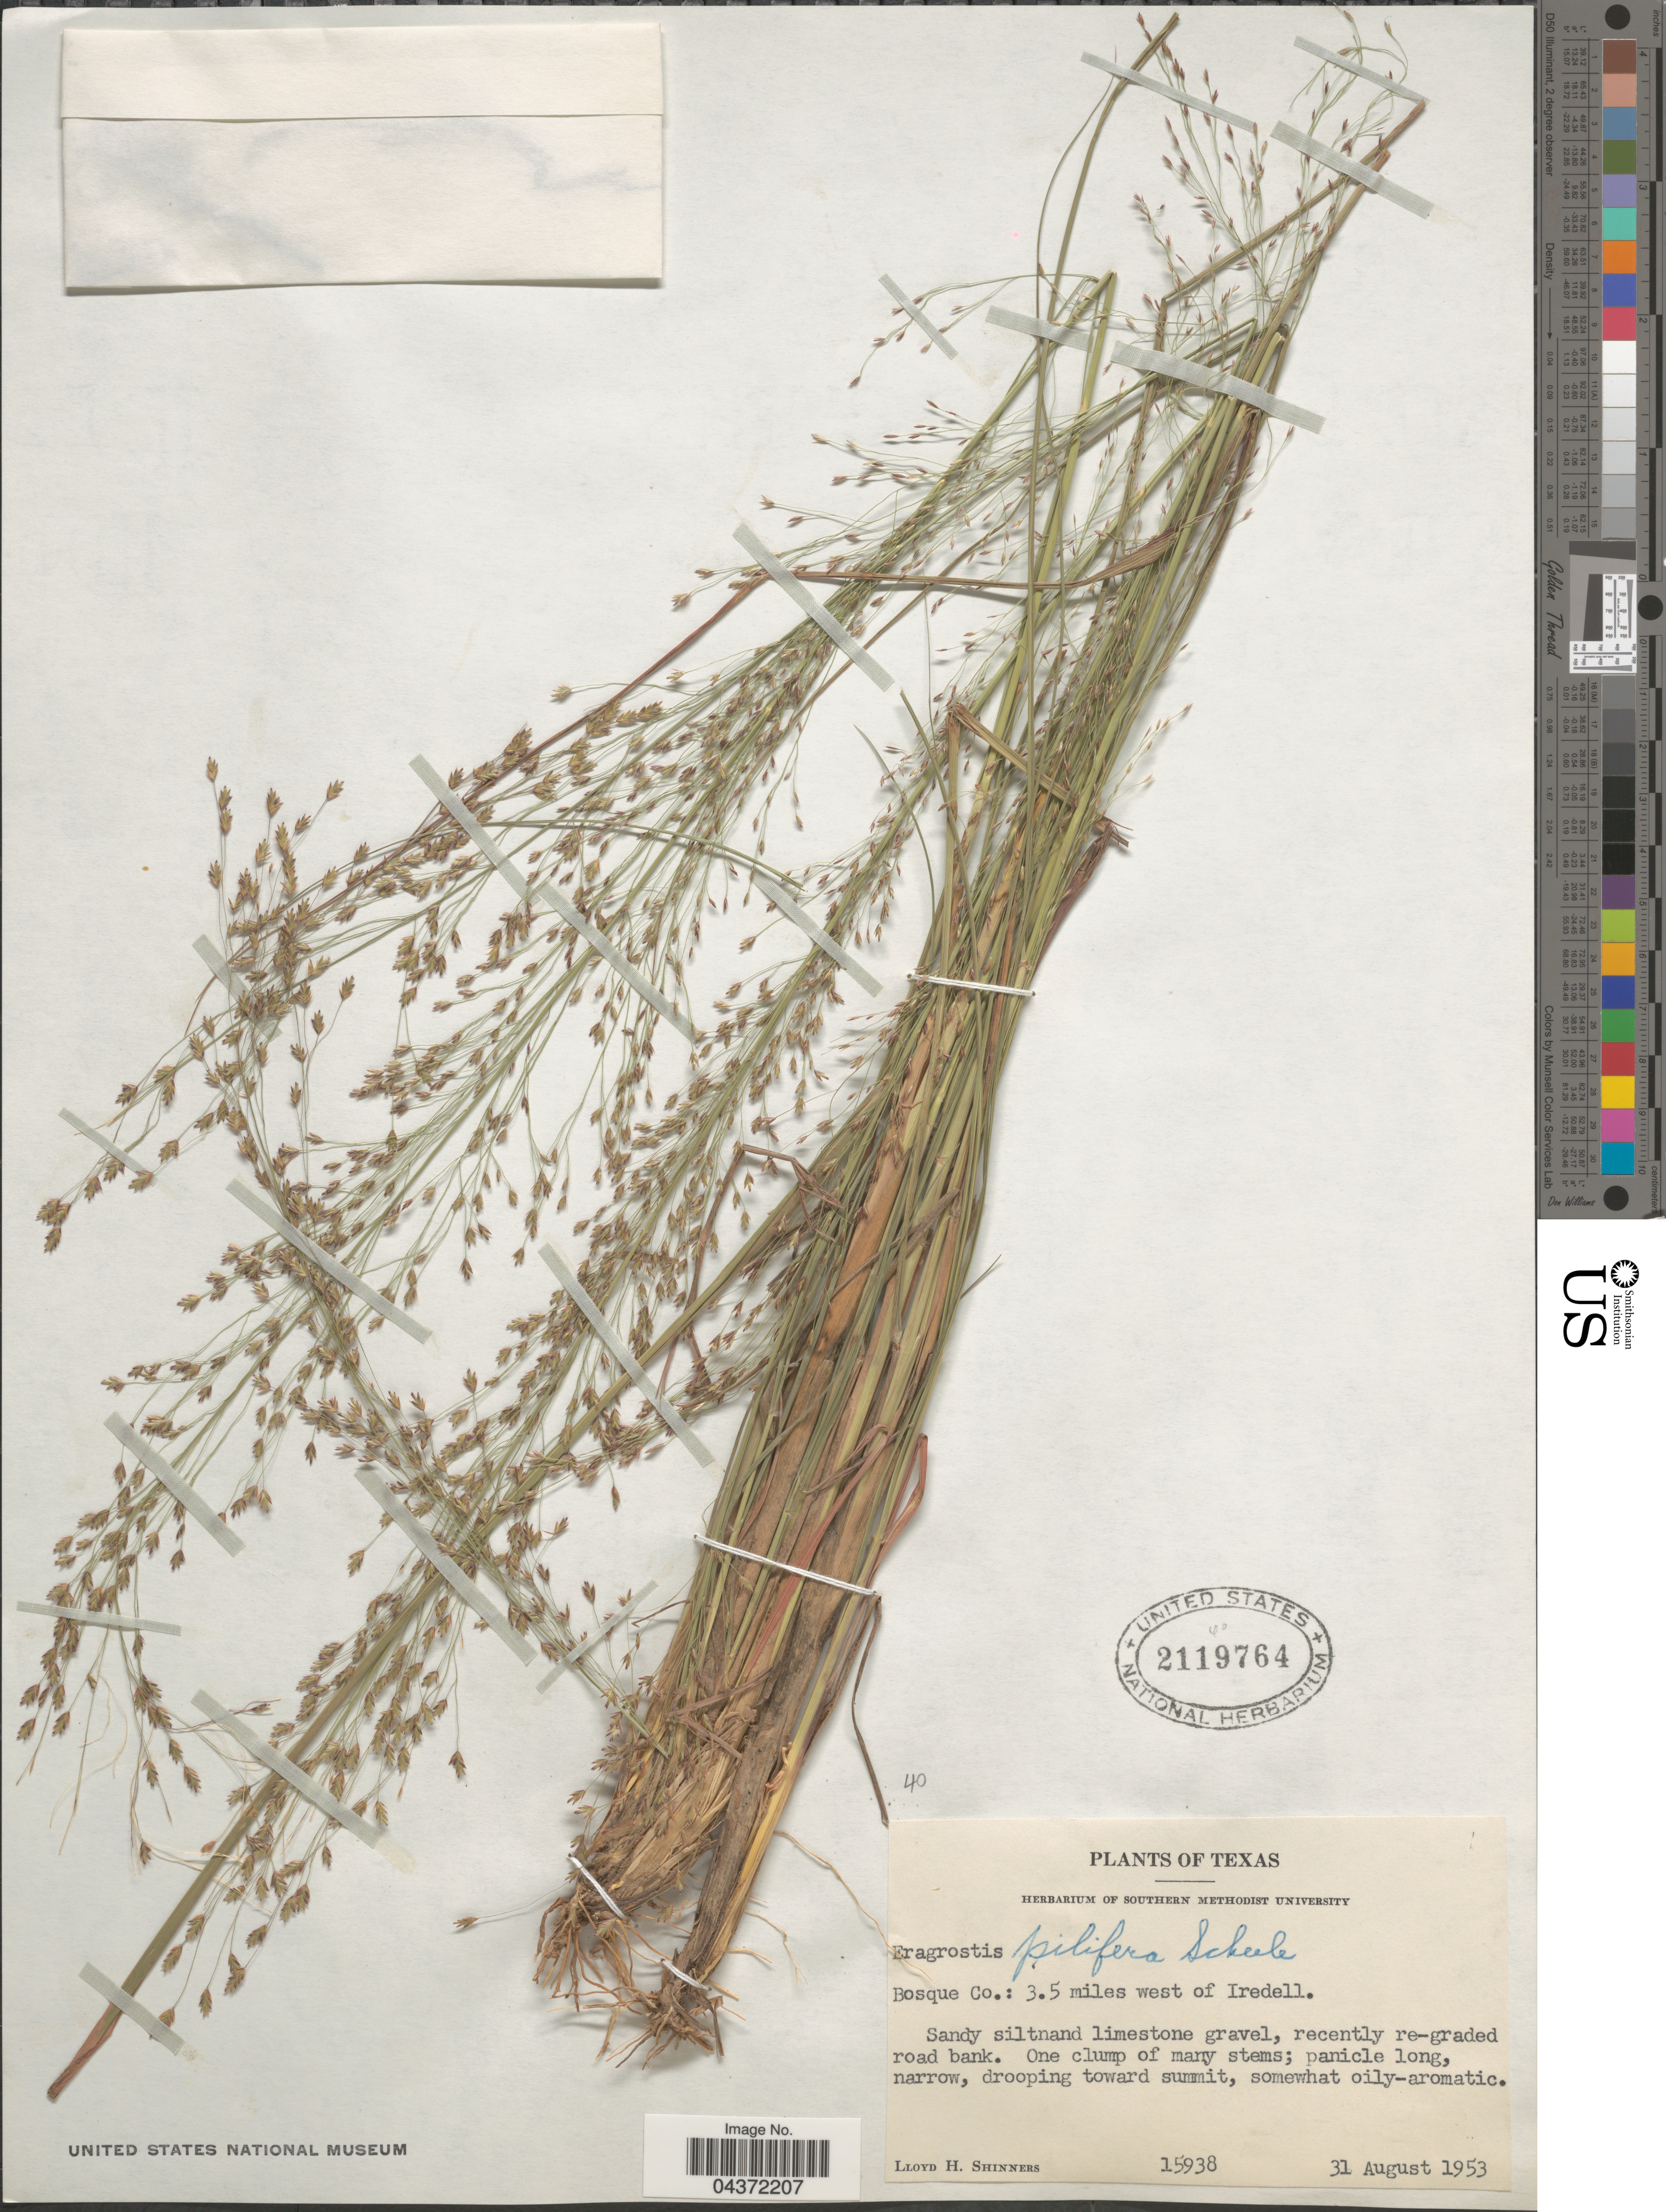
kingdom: Plantae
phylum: Tracheophyta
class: Liliopsida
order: Poales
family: Poaceae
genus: Eragrostis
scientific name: Eragrostis trichodes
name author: (Nutt.) Alph. Wood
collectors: L. H. Shinners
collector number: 15938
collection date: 1953-08-31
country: United States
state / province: Texas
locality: Bosque Co.: 3.5 miles west of Iredell.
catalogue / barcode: US 2119764